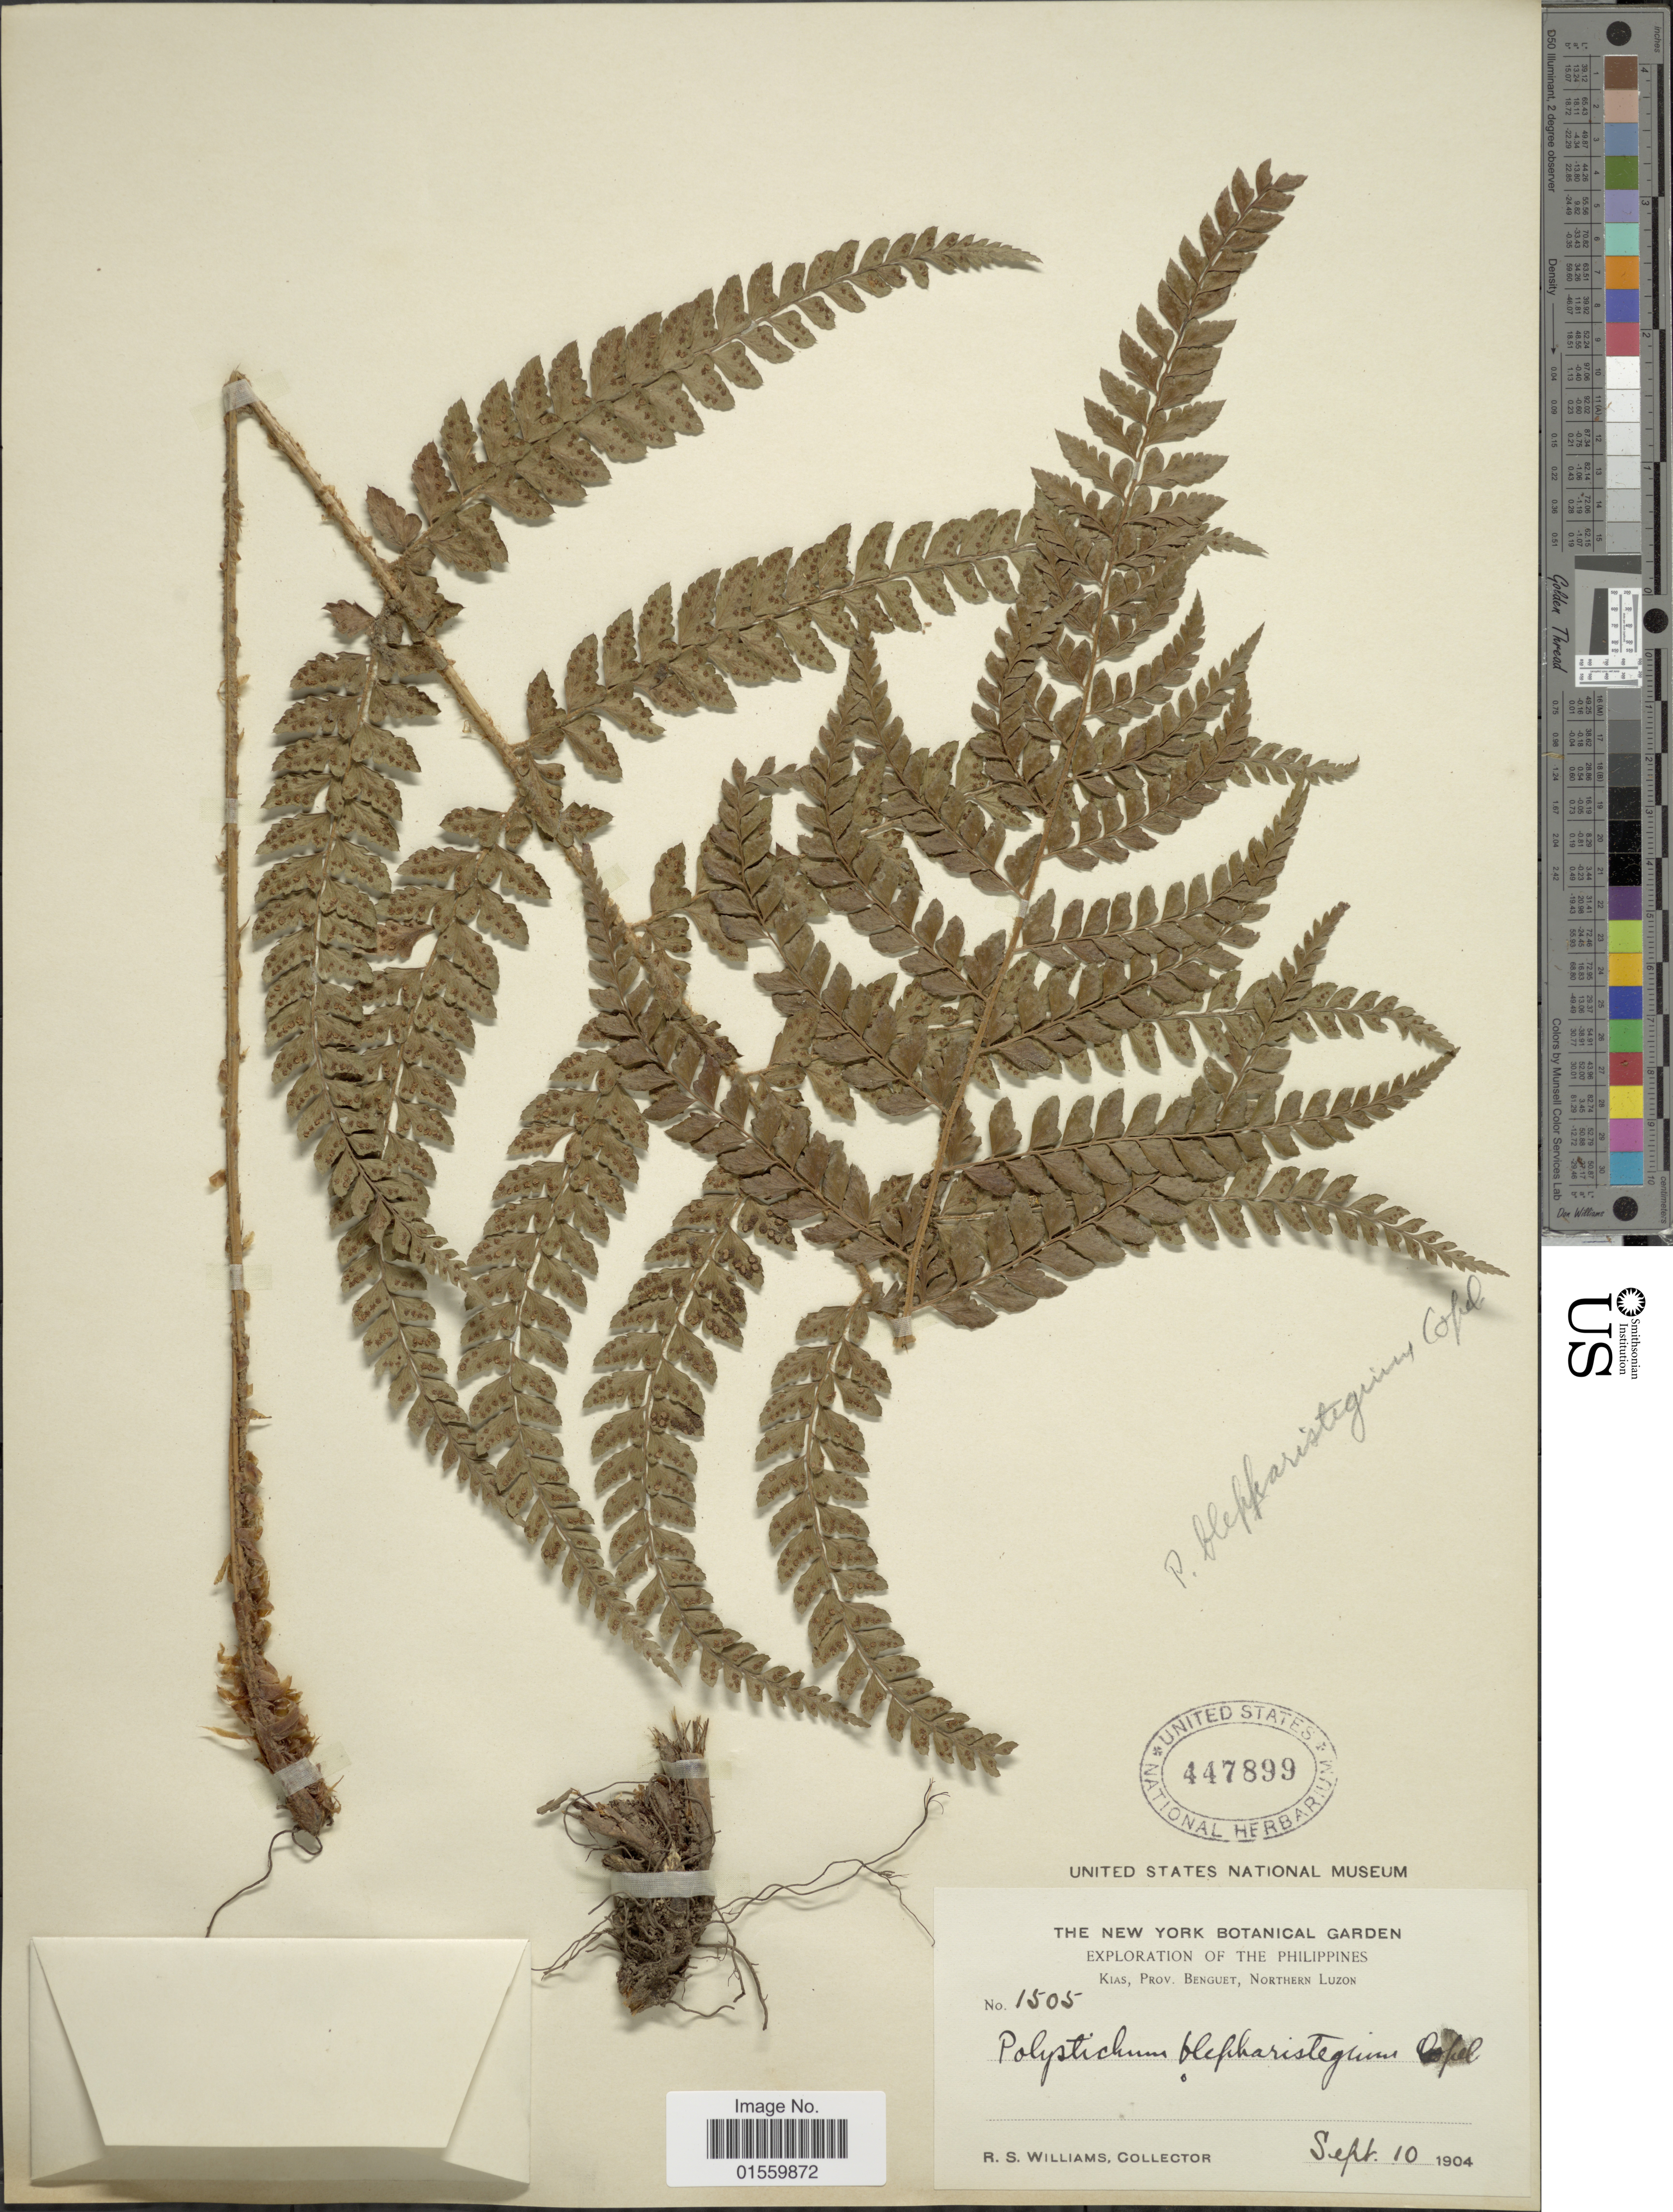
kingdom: Plantae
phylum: Tracheophyta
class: Polypodiopsida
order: Polypodiales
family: Dryopteridaceae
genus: Polystichum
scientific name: Polystichum blepharistegium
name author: Copel.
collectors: R. S. Williams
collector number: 1505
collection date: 1904-09-10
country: Philippines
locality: Kias, Prov. Benguet, Northern Luzon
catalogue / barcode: US 447899